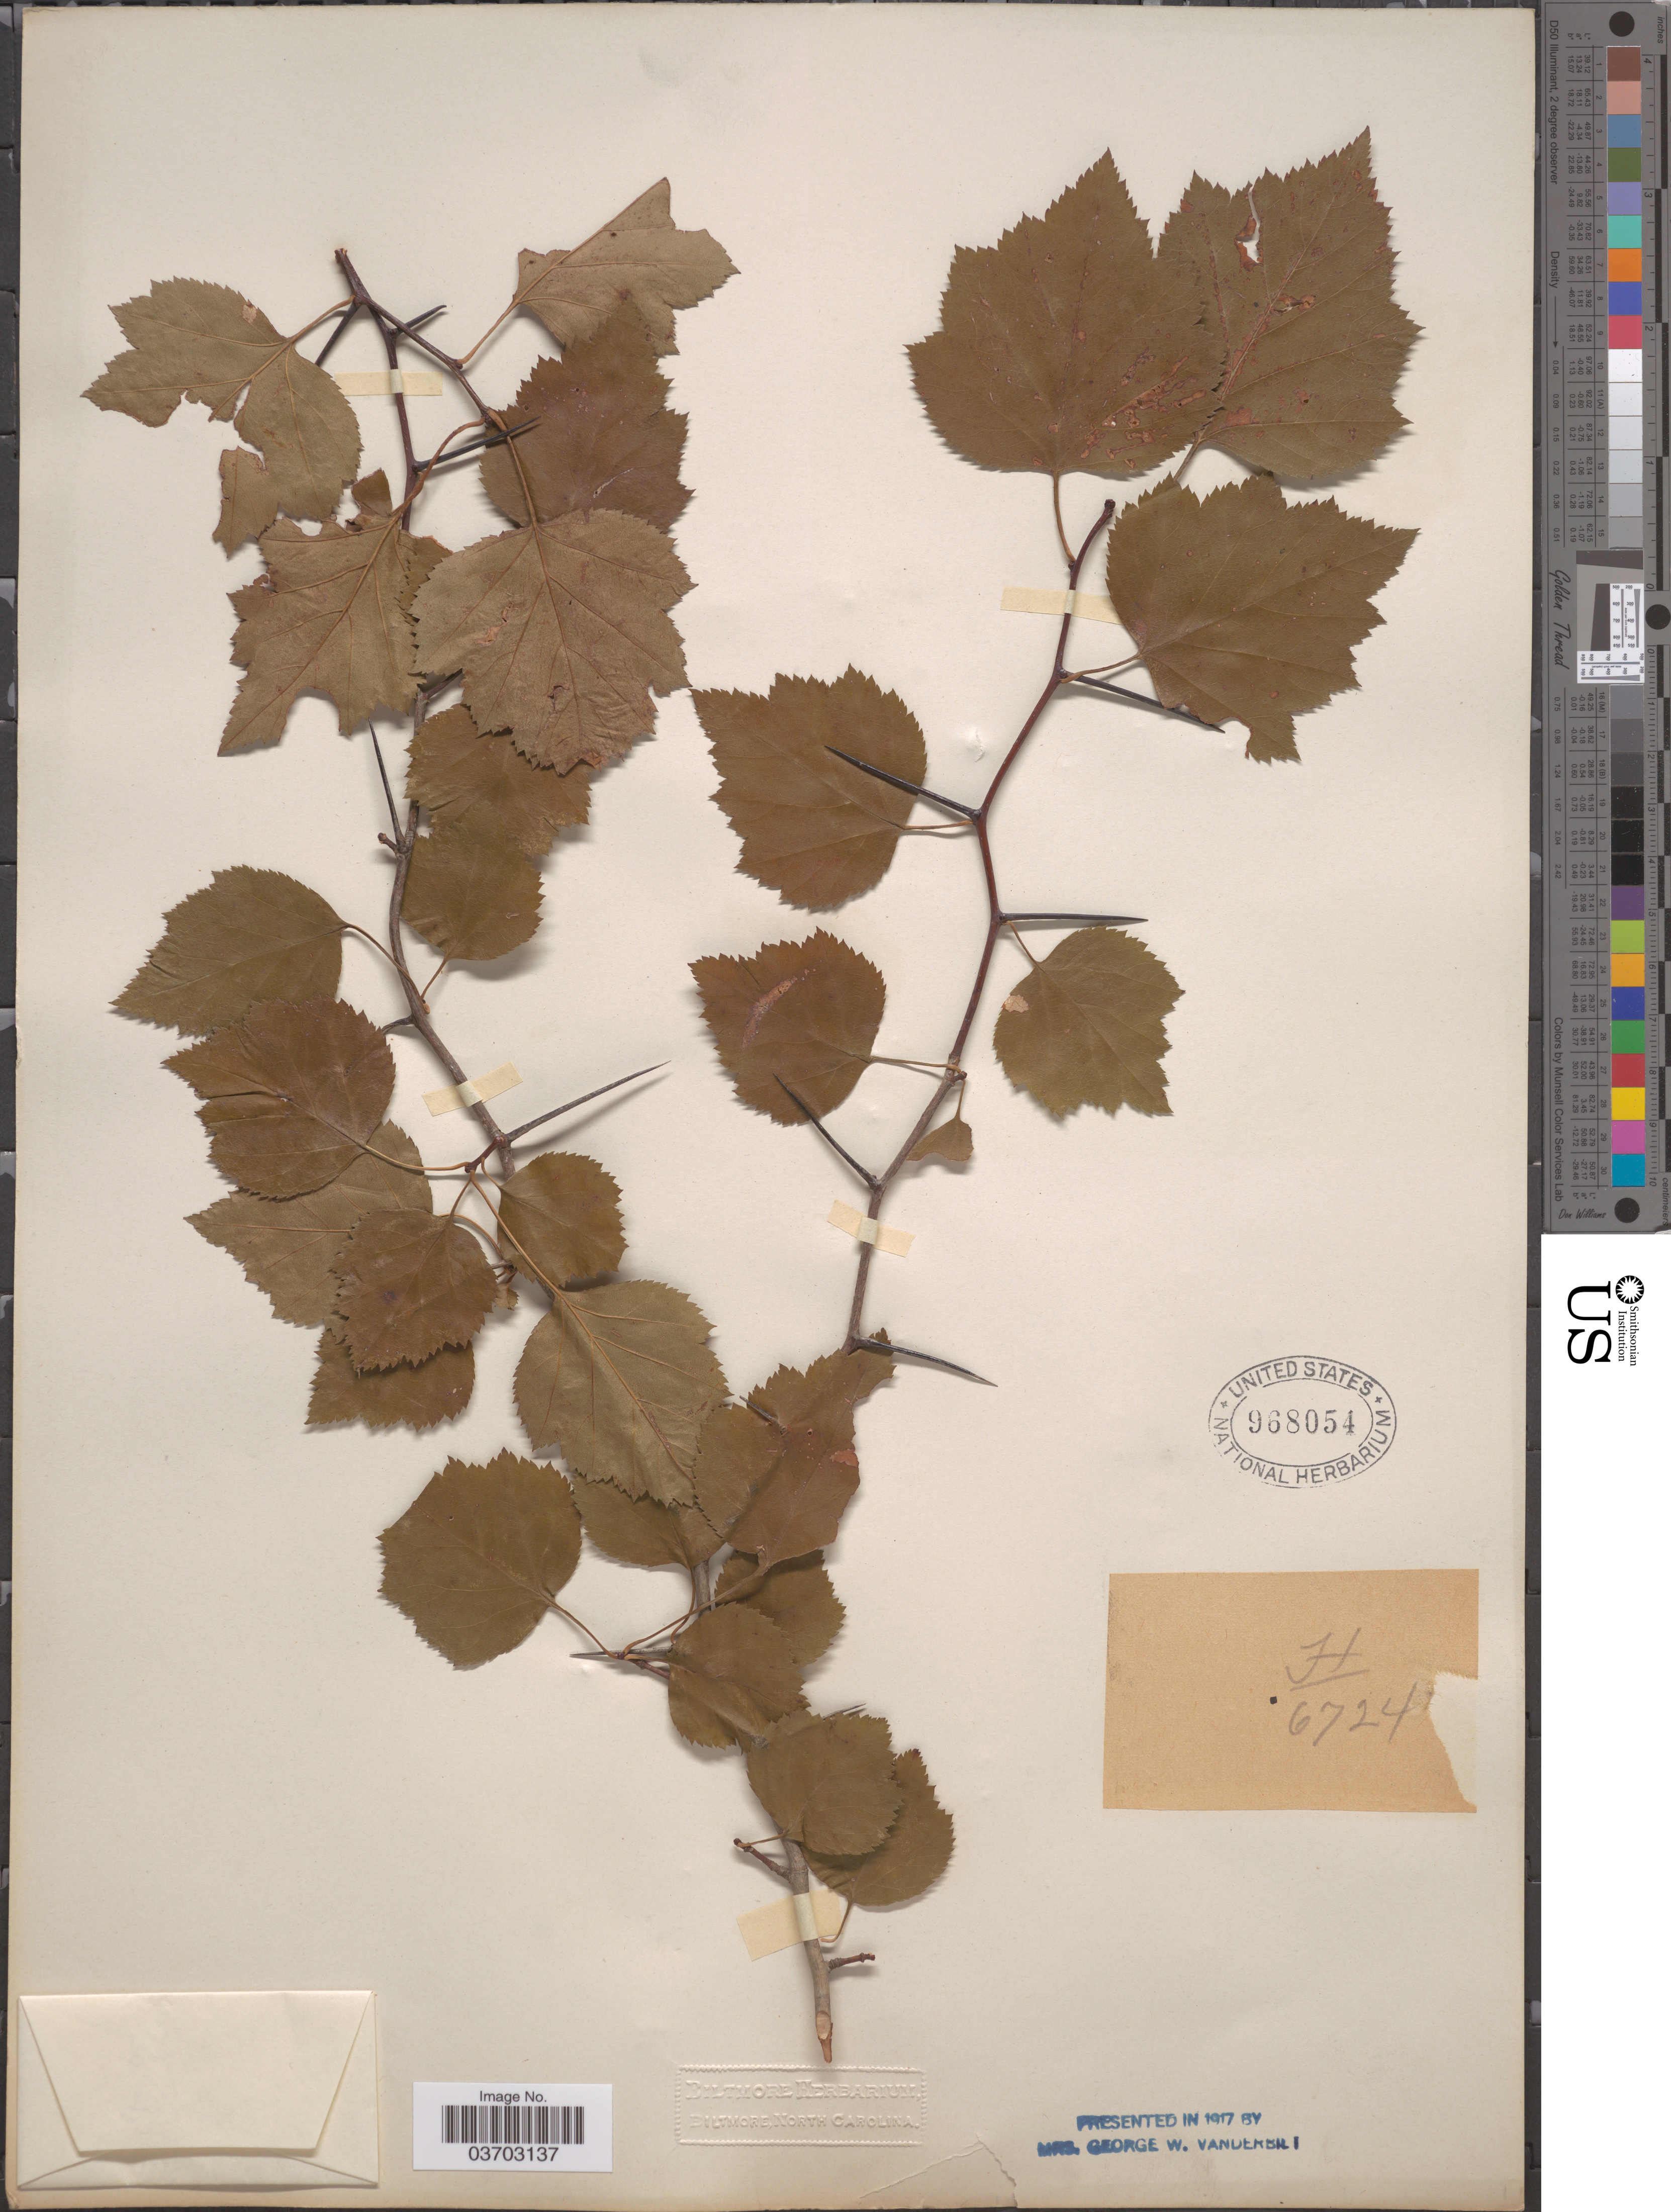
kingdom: Plantae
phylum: Tracheophyta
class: Magnoliopsida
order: Rosales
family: Rosaceae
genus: Crataegus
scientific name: Crataegus sp.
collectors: ex herb. Biltmore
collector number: H/6724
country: United States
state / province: North Carolina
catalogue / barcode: US 968054